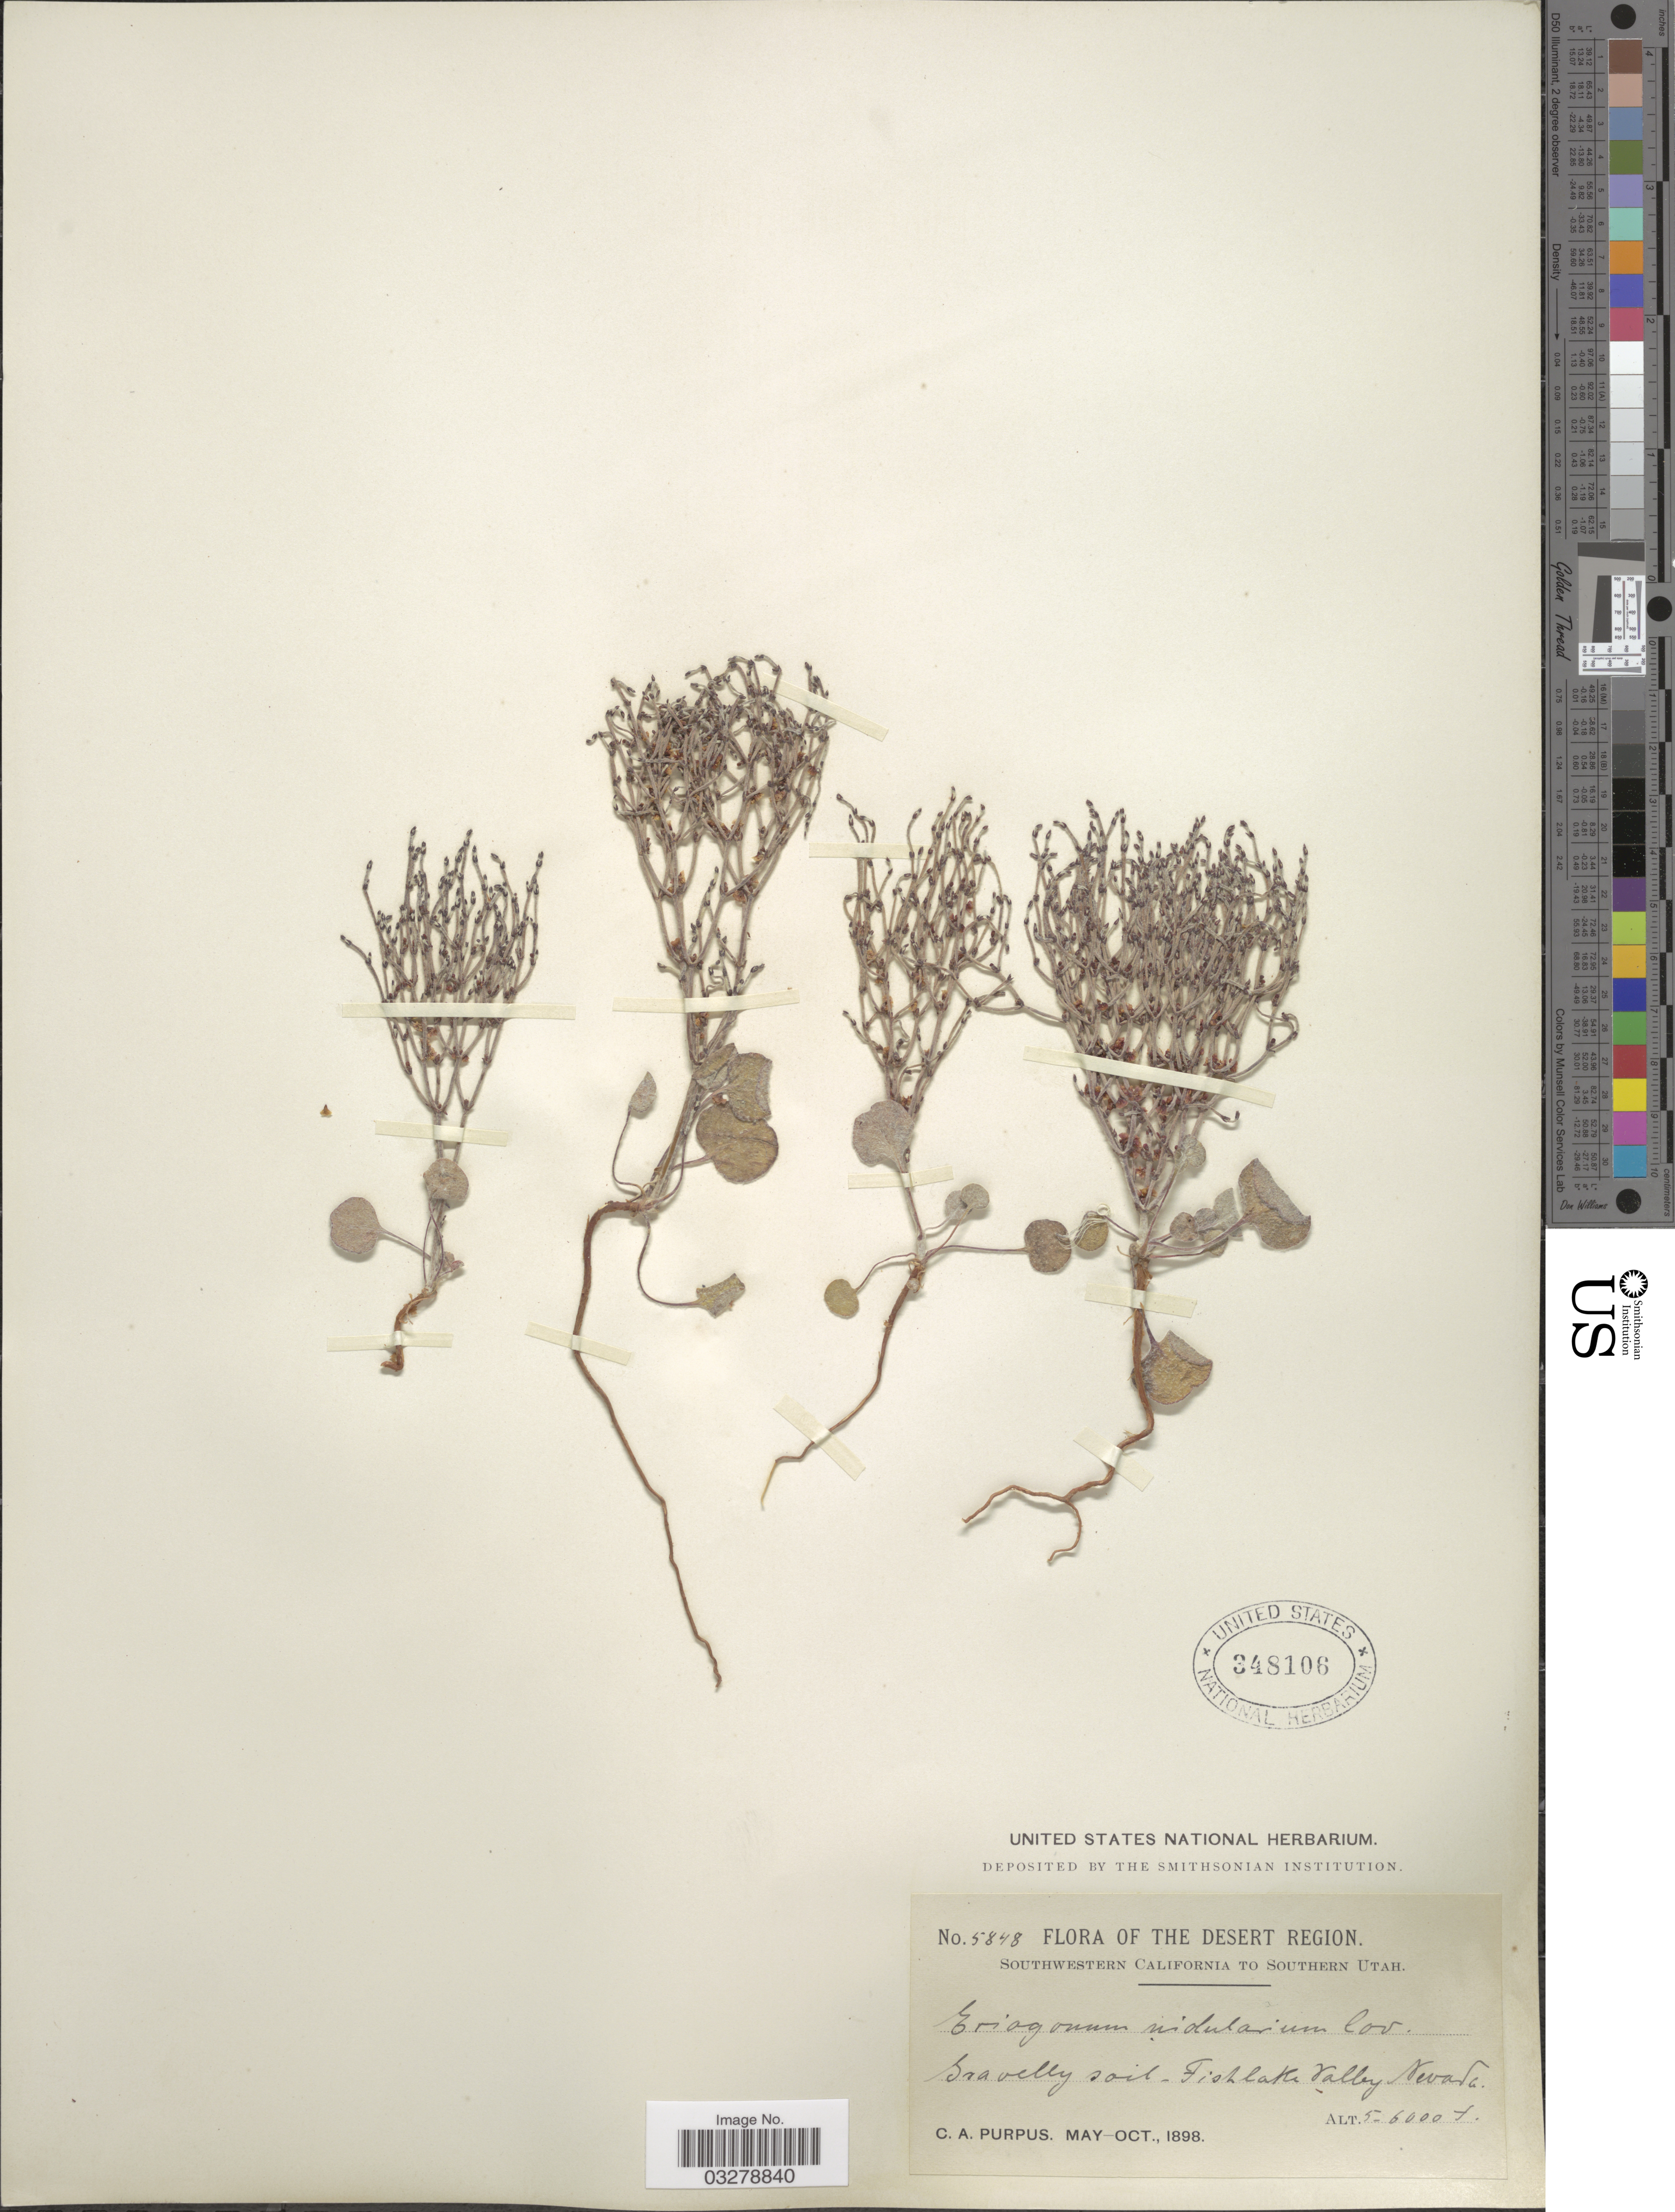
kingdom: Plantae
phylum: Tracheophyta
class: Magnoliopsida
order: Caryophyllales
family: Polygonaceae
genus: Eriogonum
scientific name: Eriogonum nidularium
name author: Coville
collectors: C. A. Purpus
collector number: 5848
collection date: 1898-05/1898-10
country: United States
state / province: Nevada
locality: Desert Region. Fishlake Valley.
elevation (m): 1524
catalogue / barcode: US 348106